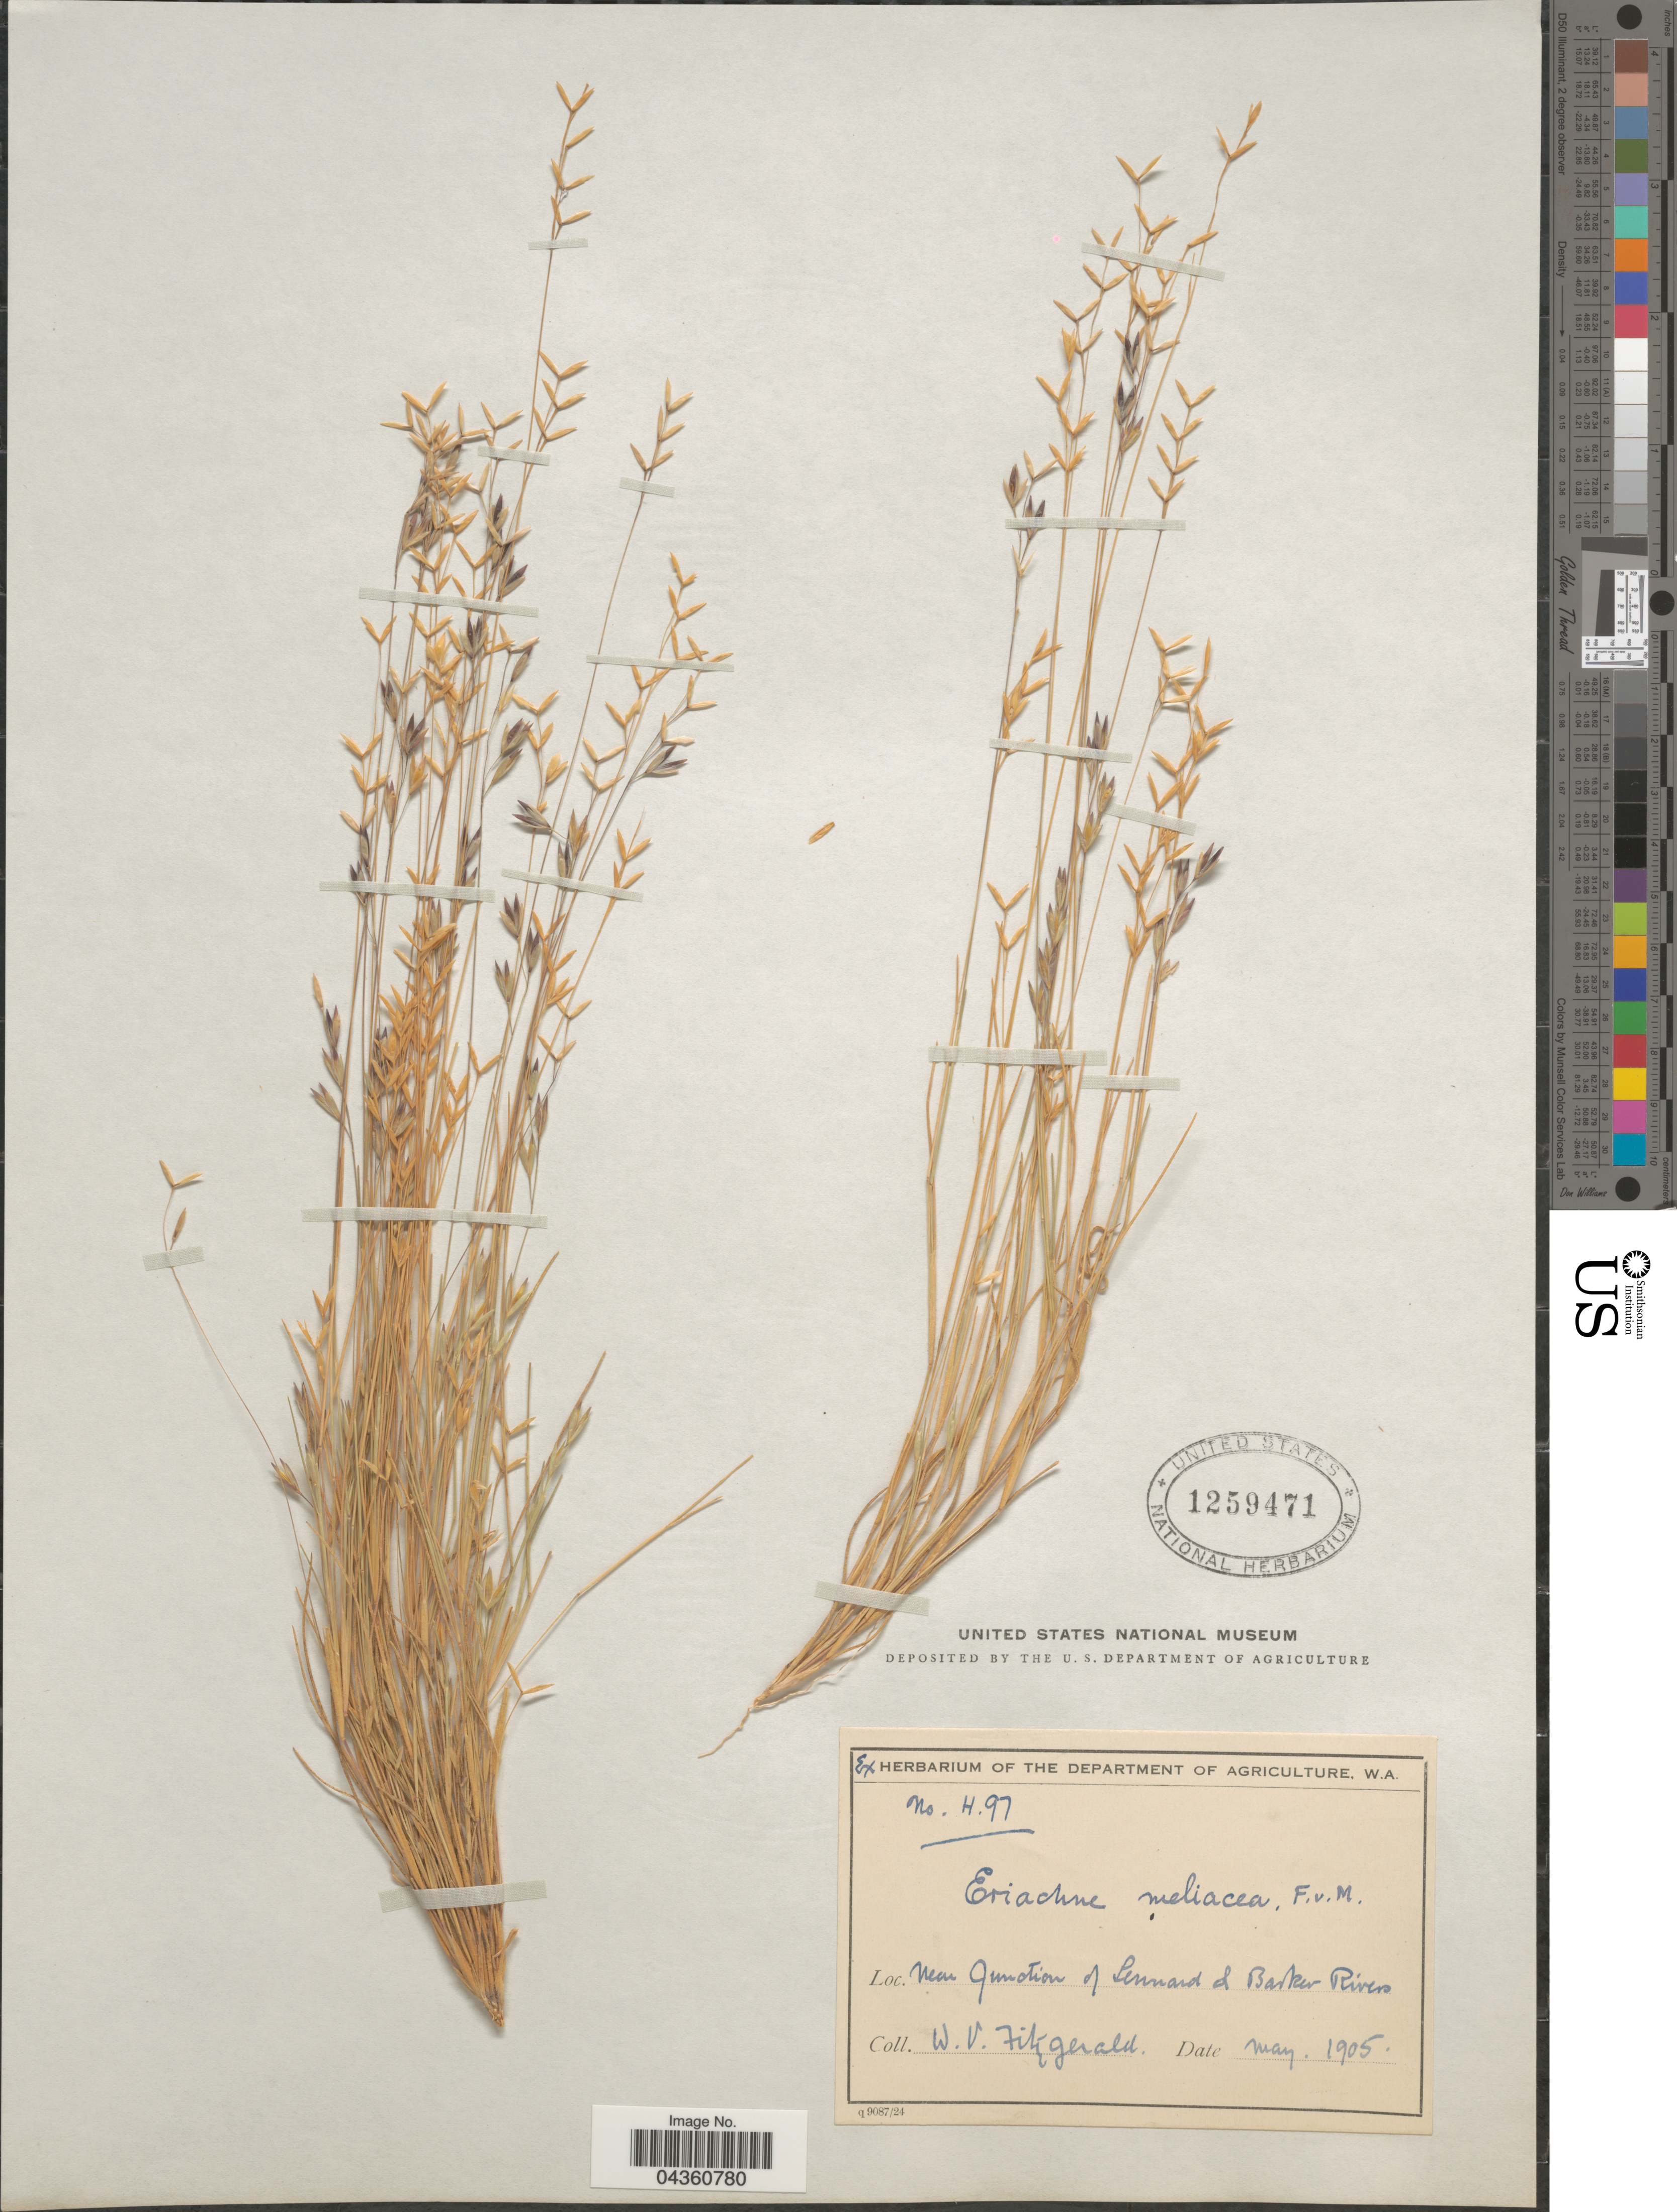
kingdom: Plantae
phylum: Tracheophyta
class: Liliopsida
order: Poales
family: Poaceae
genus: Eriachne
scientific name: Eriachne melicacea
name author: F. Muell.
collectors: W. Fitzgerald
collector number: H97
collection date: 1905-05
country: Australia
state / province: Western Australia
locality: Near Junction of Lennard & Barker Rivers.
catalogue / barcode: US 1259471